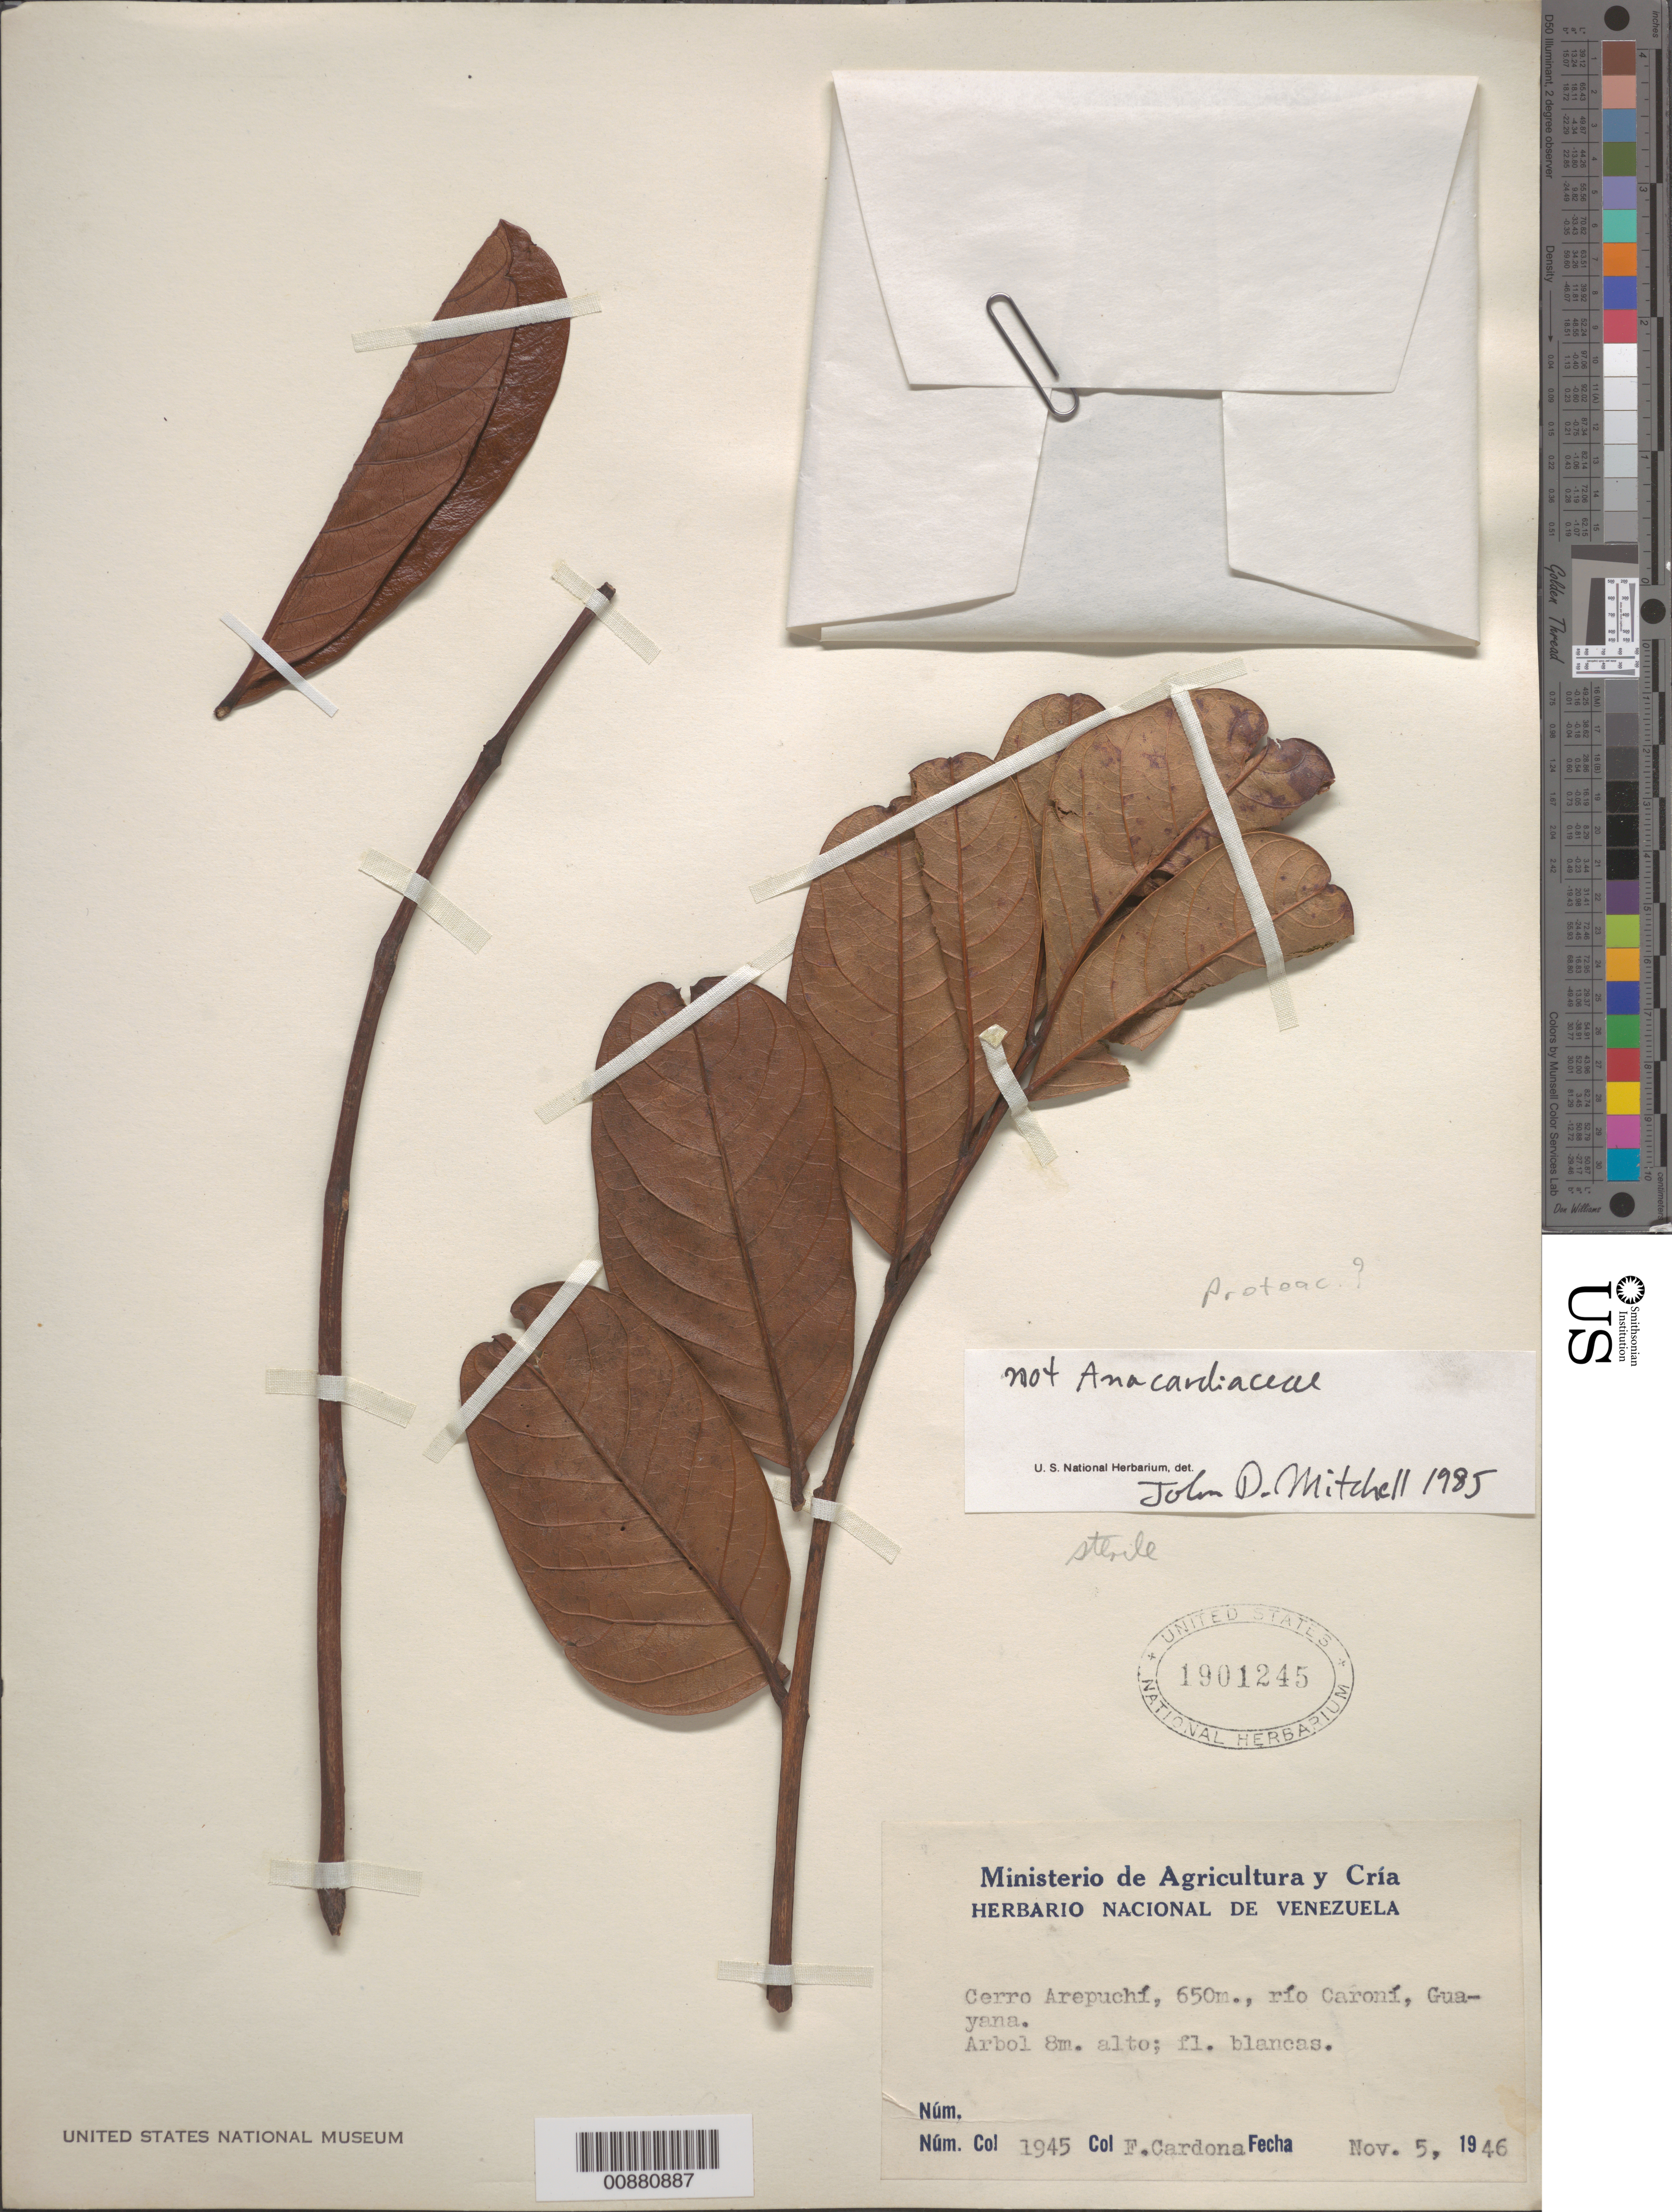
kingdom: Plantae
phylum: Tracheophyta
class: Magnoliopsida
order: Lamiales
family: Bignoniaceae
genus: Digomphia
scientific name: Digomphia densicoma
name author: (Mart. ex DC.) Pilg.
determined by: Strong, Mark T., (BOT), Smithsonian Institution - National Museum of Natural History (UNITED STATES)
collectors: F. Cardona Puig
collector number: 1945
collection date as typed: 5-Nov-46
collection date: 1946-11-05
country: Venezuela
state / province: Bolívar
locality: Cerro Apacará, Río Caroní, Guayana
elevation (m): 650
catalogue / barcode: US 1901245